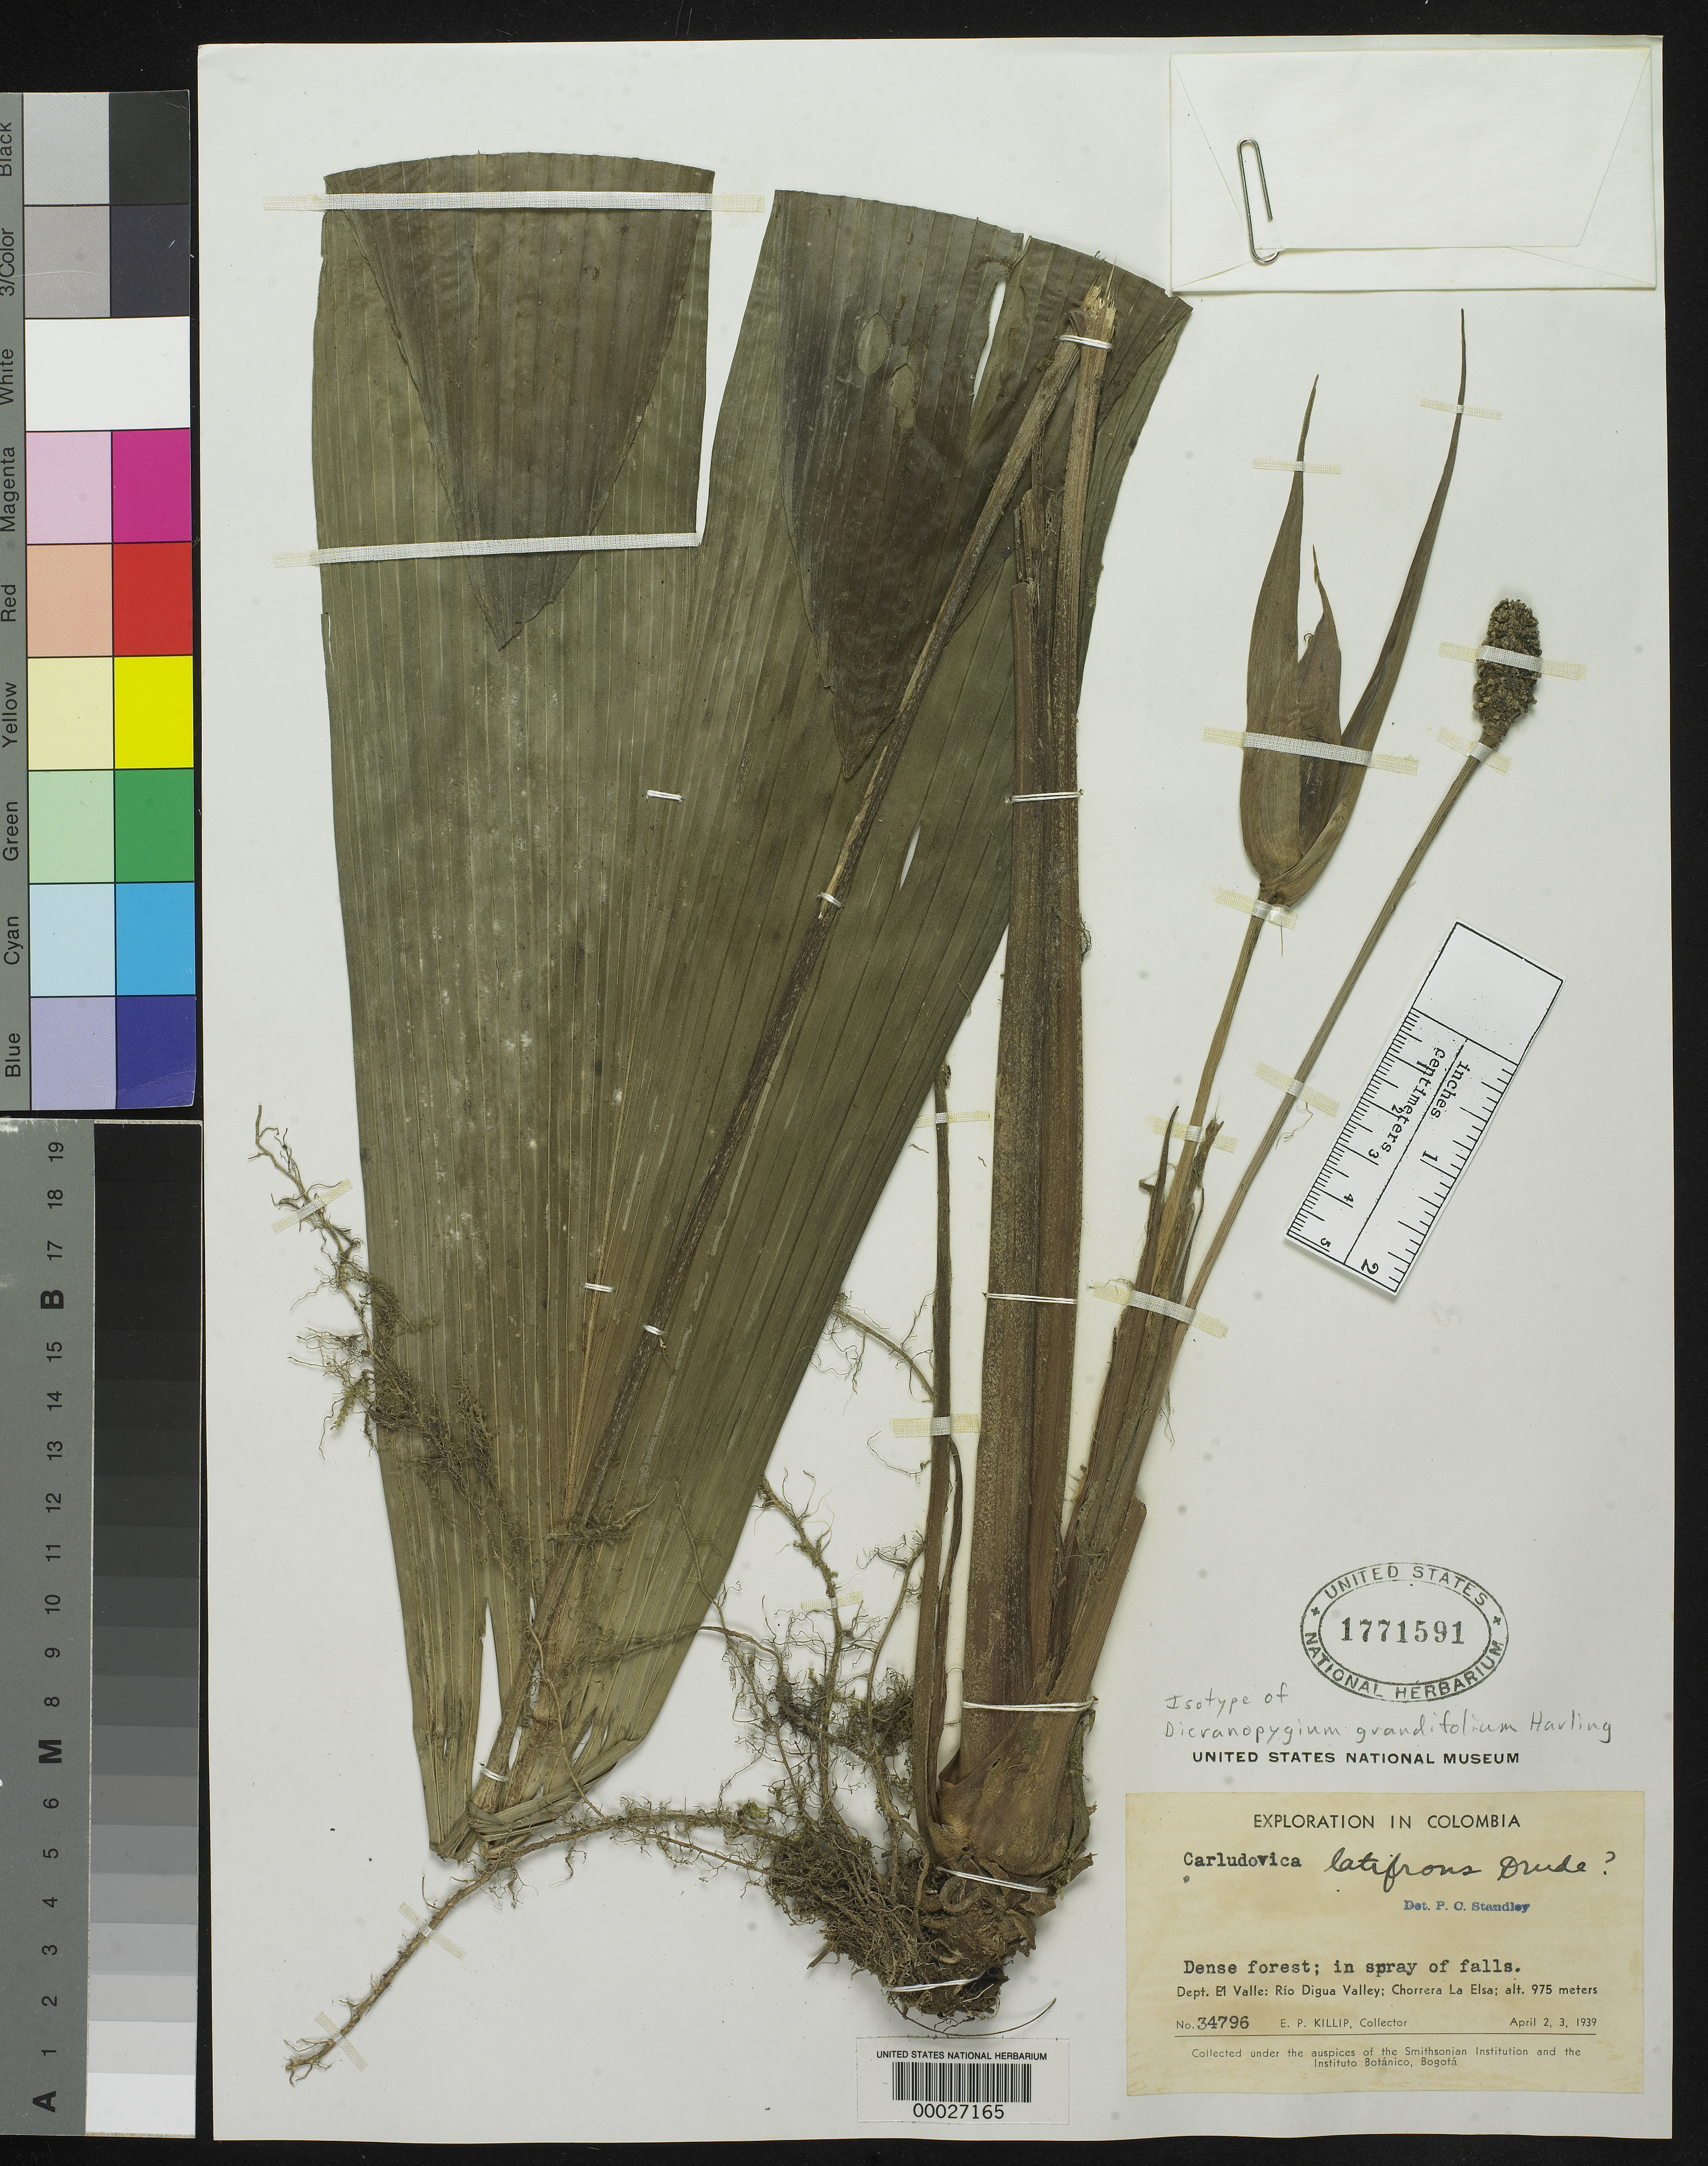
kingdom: Plantae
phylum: Tracheophyta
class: Liliopsida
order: Pandanales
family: Cyclanthaceae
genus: Dicranopygium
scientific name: Dicranopygium grandifolium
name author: Harling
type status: Isotype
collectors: E. P. Killip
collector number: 34796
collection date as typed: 02 Apr 1939 to 03 Apr 1930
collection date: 1930-04-03/1939-04-02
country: Colombia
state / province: Valle del Cauca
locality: Rio Digua Valley, chorreoa La Elsa.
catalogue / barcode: US 1771591